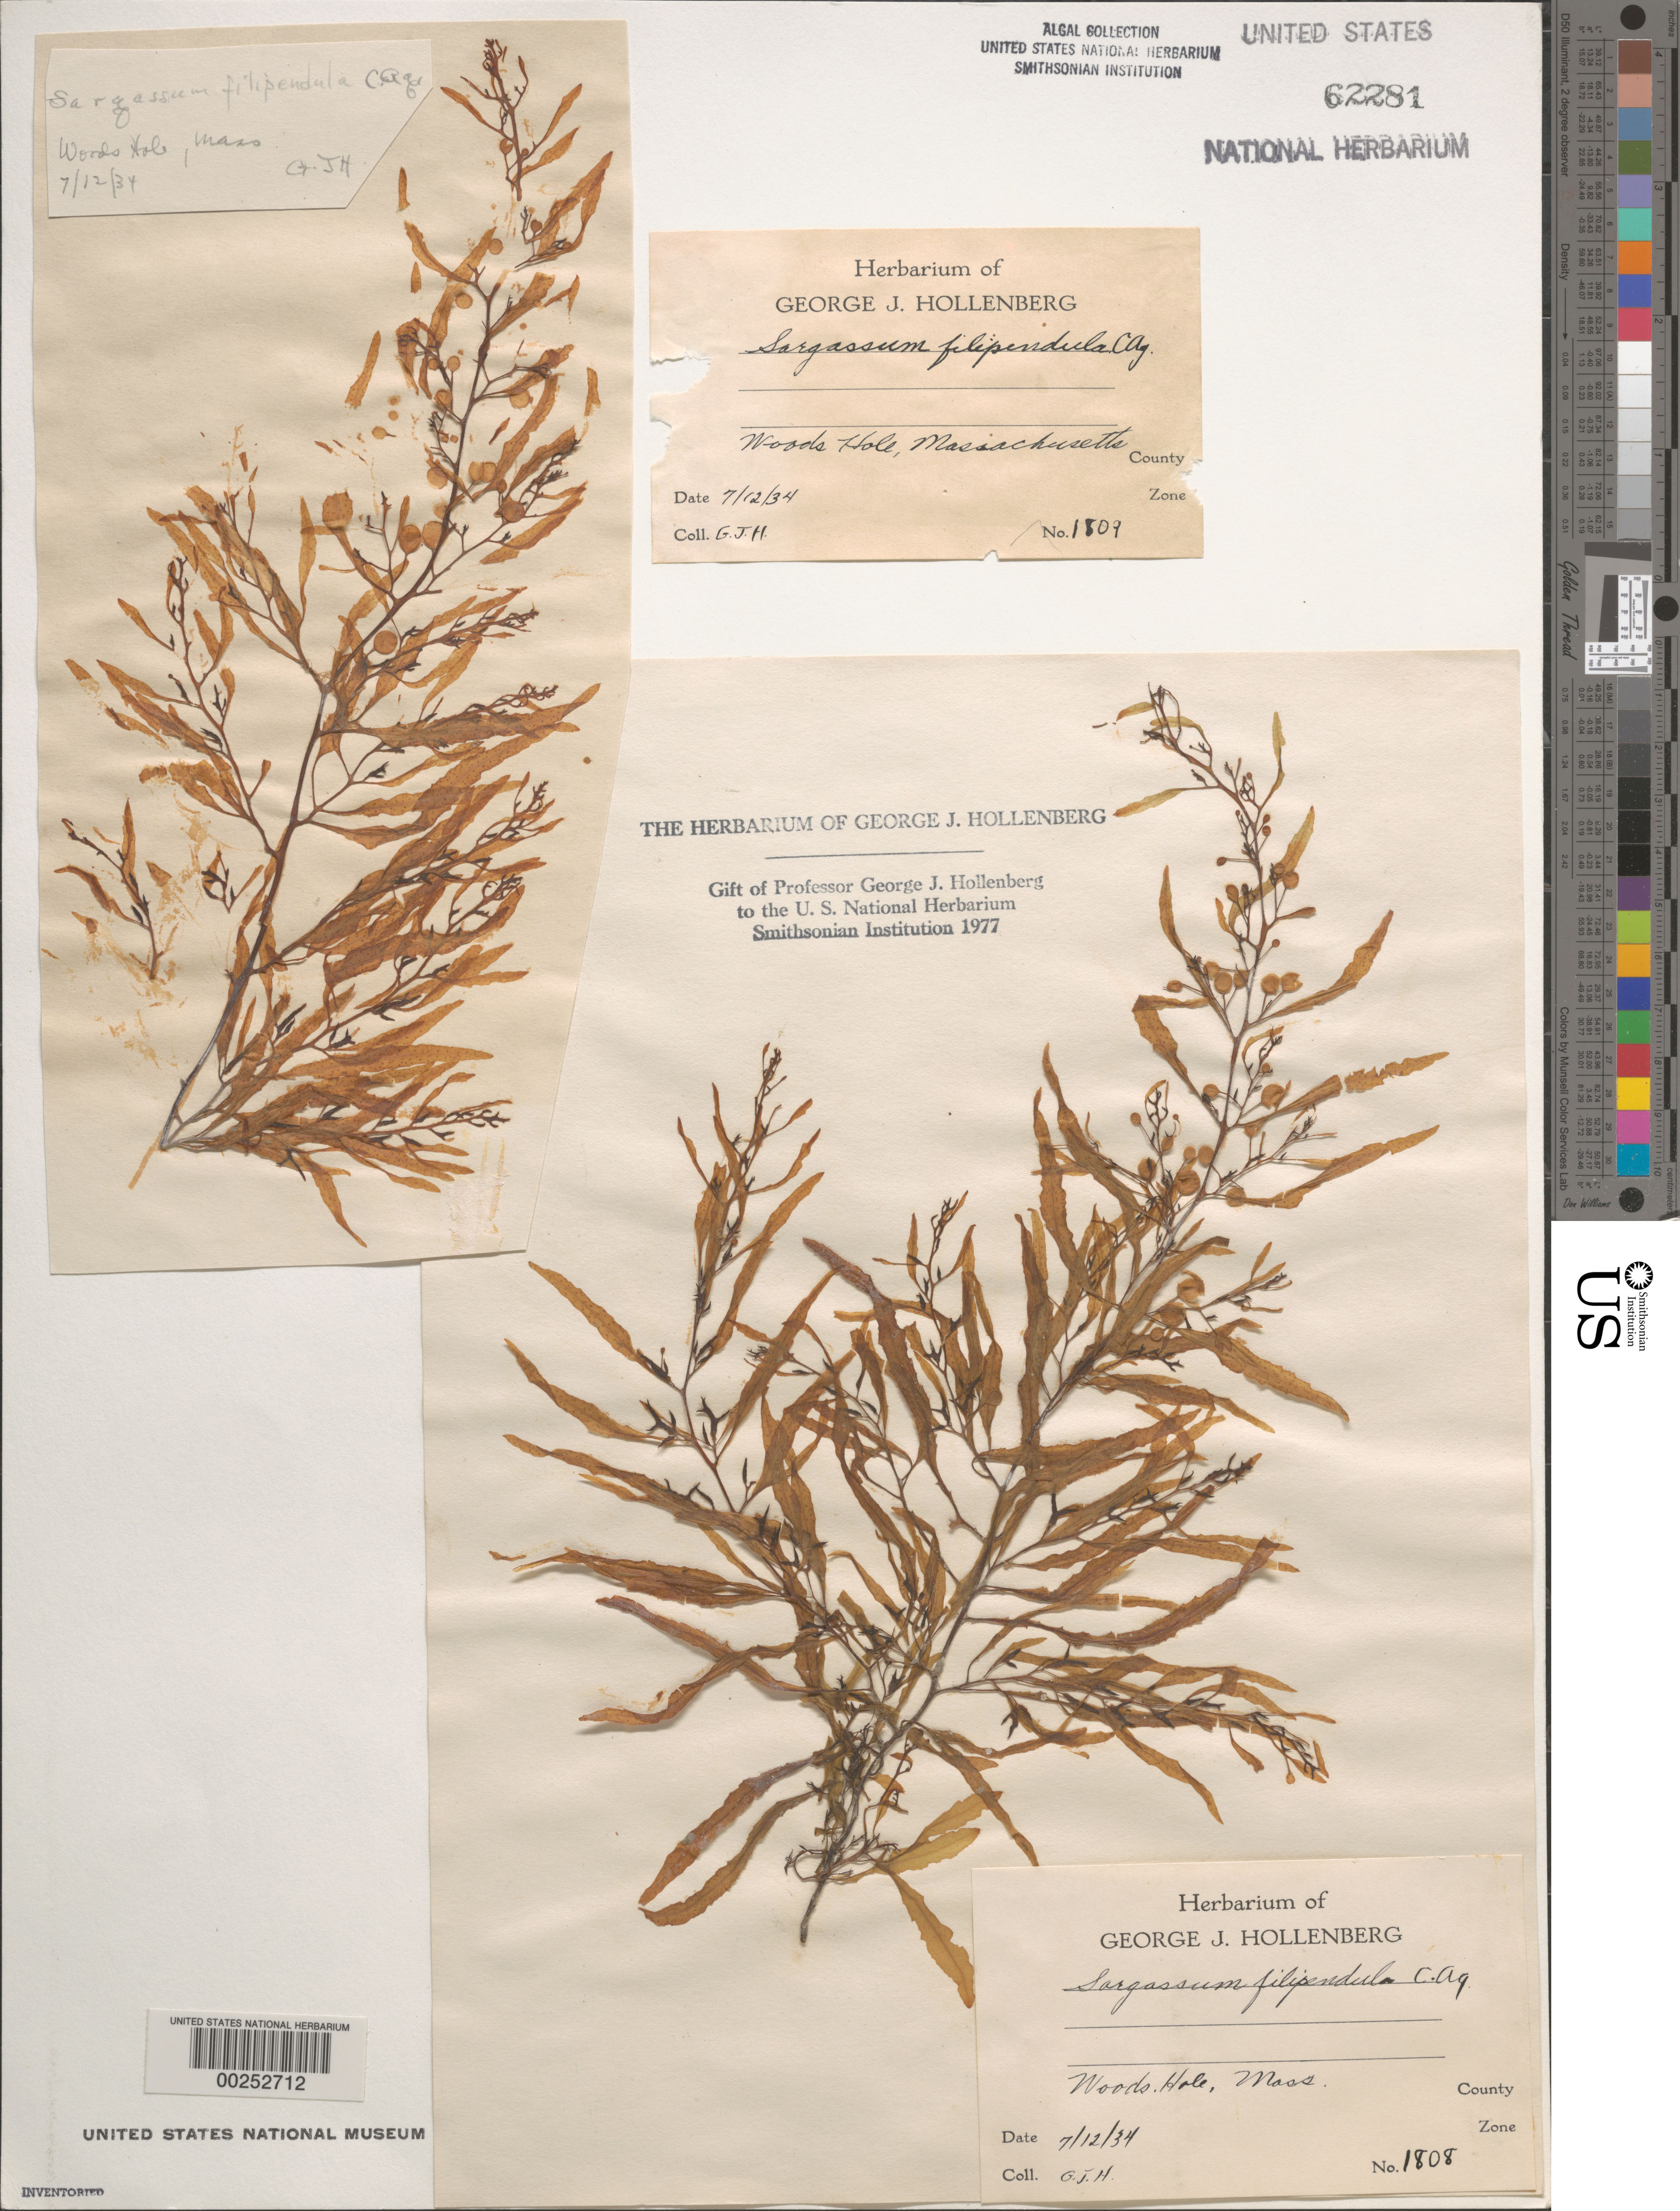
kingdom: Chromista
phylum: Ochrophyta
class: Phaeophyceae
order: Fucales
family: Sargassaceae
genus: Sargassum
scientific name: Sargassum filipendula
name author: C. Agardh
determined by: Hollenberg, George J.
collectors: G. Hollenberg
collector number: GJH 1808 & GJH 1809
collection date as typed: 12 Jul 1934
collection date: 1934-07-12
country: United States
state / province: Massachusetts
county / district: Barnstable County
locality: Woods Hole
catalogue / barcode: US 62281